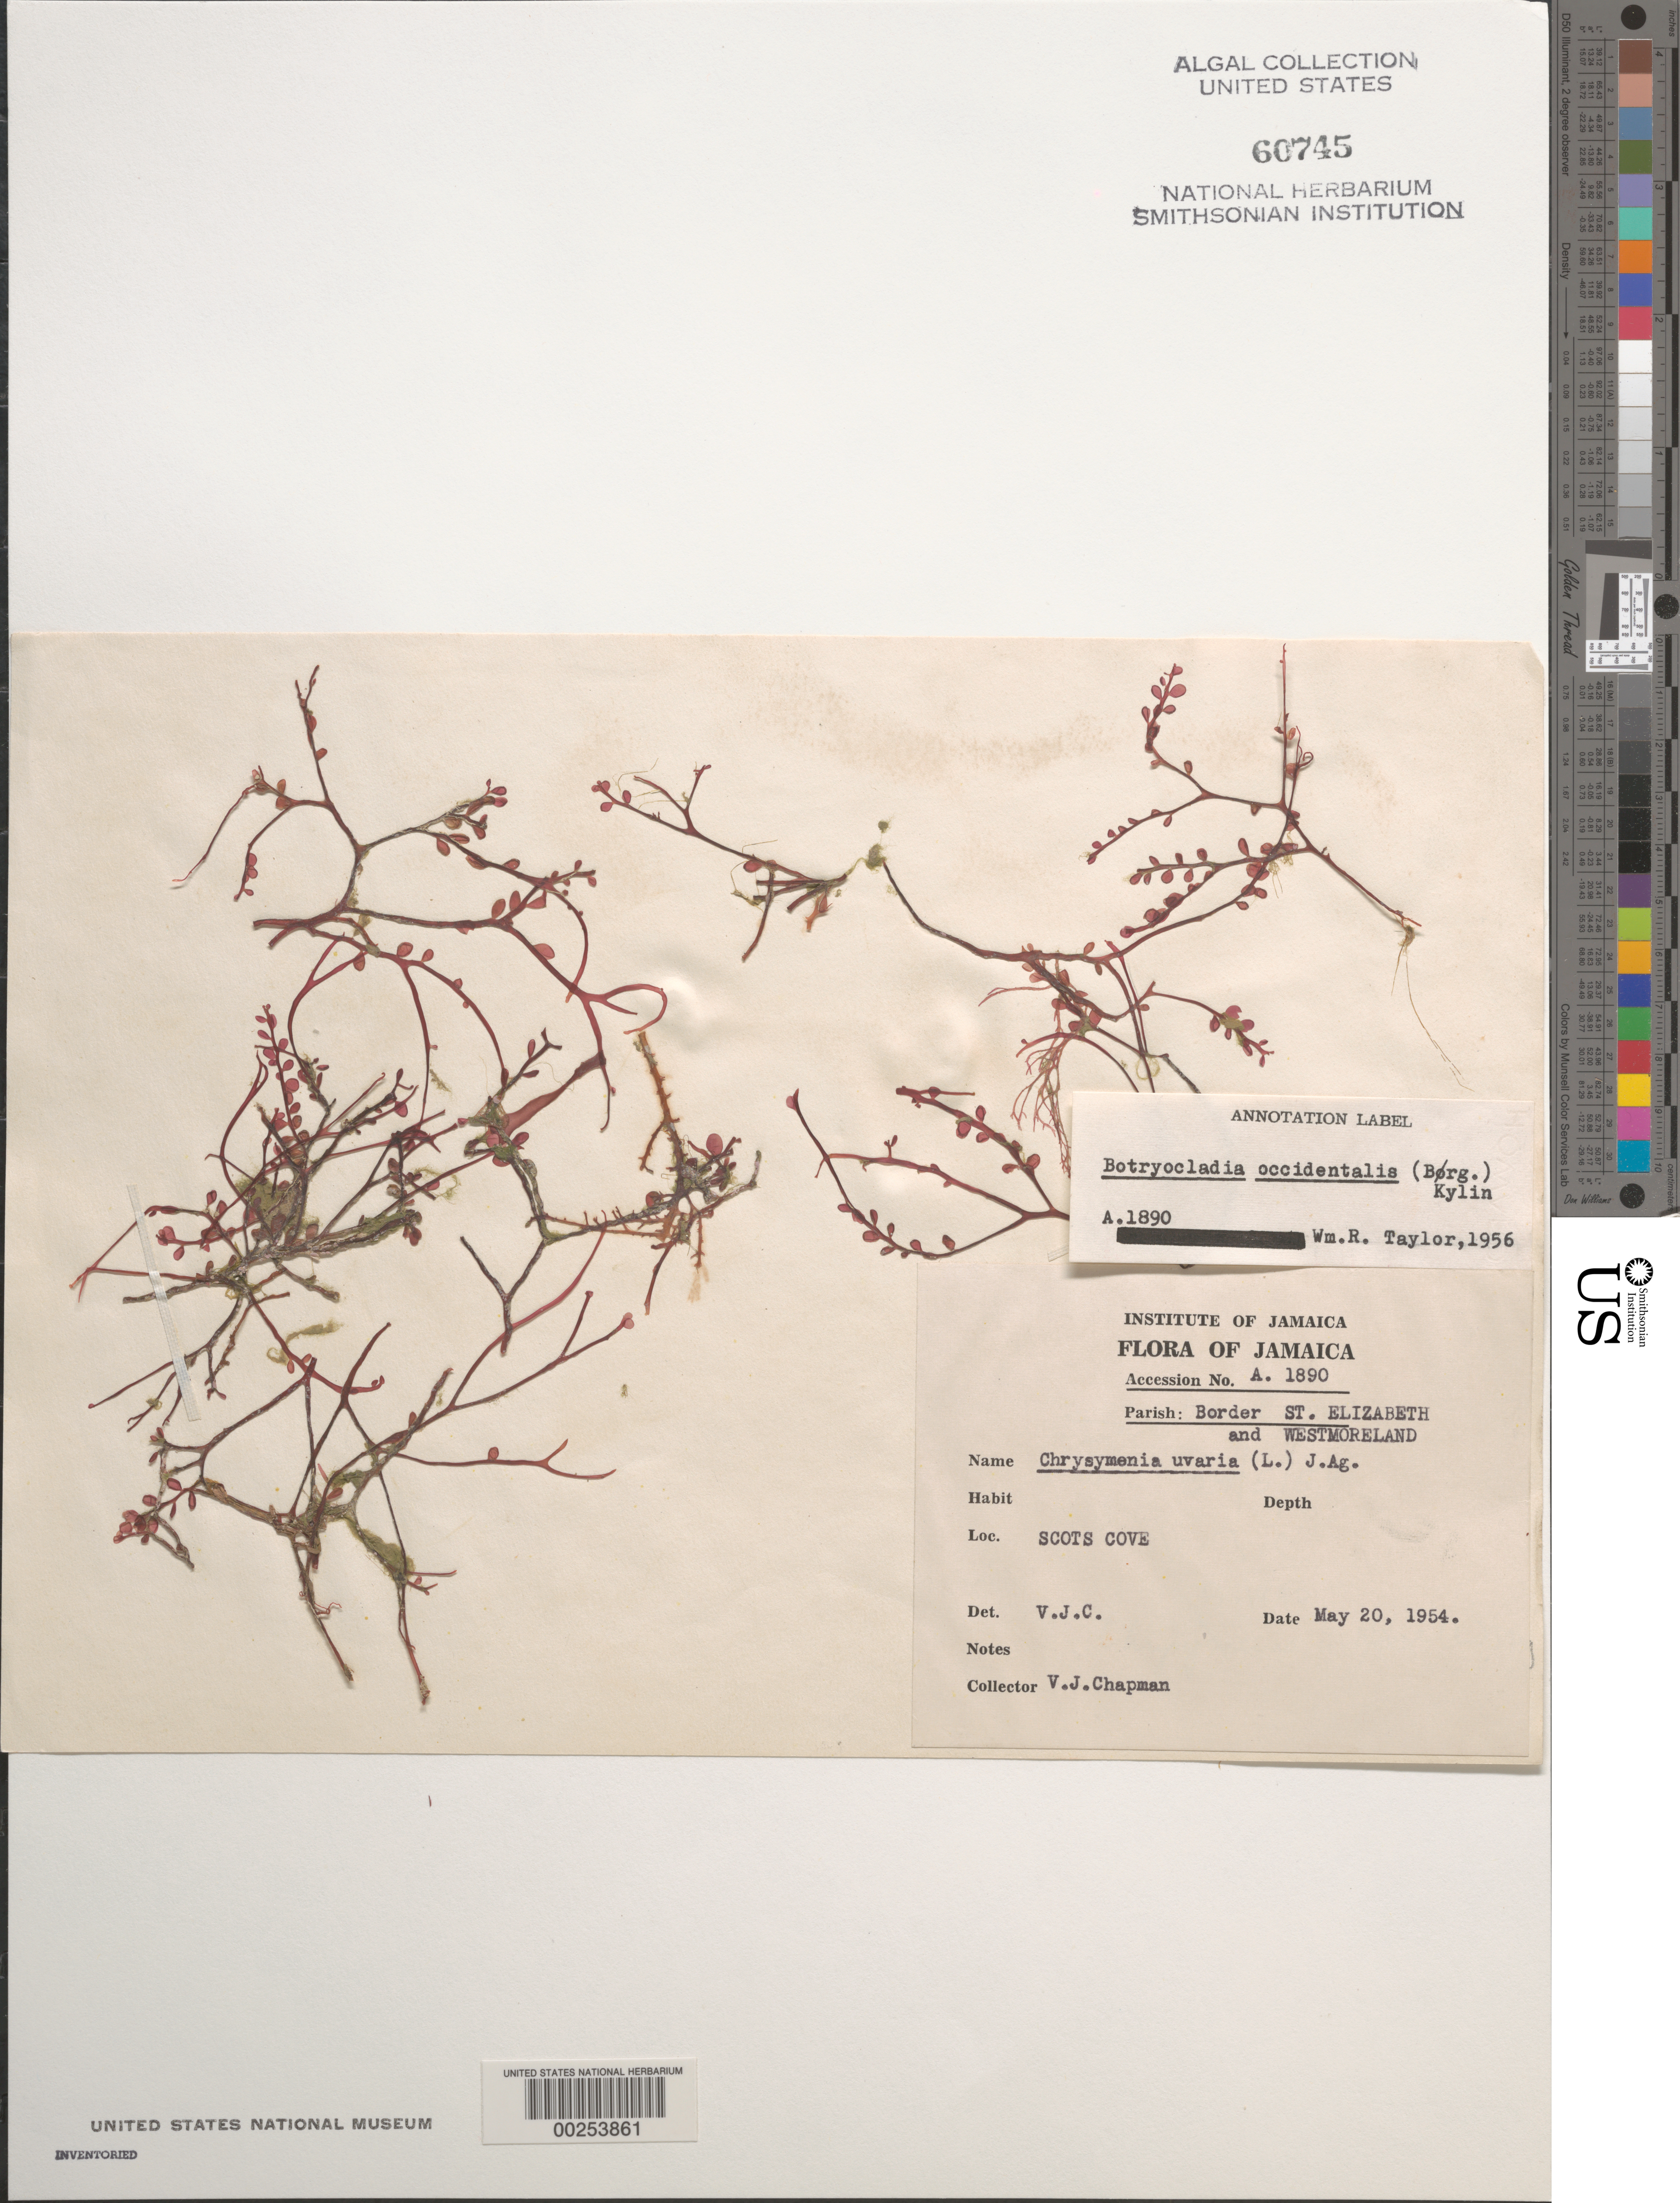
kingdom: Plantae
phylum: Rhodophyta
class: Florideophyceae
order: Rhodymeniales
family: Rhodymeniaceae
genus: Botryocladia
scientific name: Botryocladia occidentalis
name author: (Børgesen) Kylin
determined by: Taylor, William R.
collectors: V. J. Chapman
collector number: A.1890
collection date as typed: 20 May 1954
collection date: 1954-05-20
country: Jamaica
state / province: Saint Elizabeth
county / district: Crawford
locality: Seal Cove (Scots Cove)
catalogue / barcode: US 60745